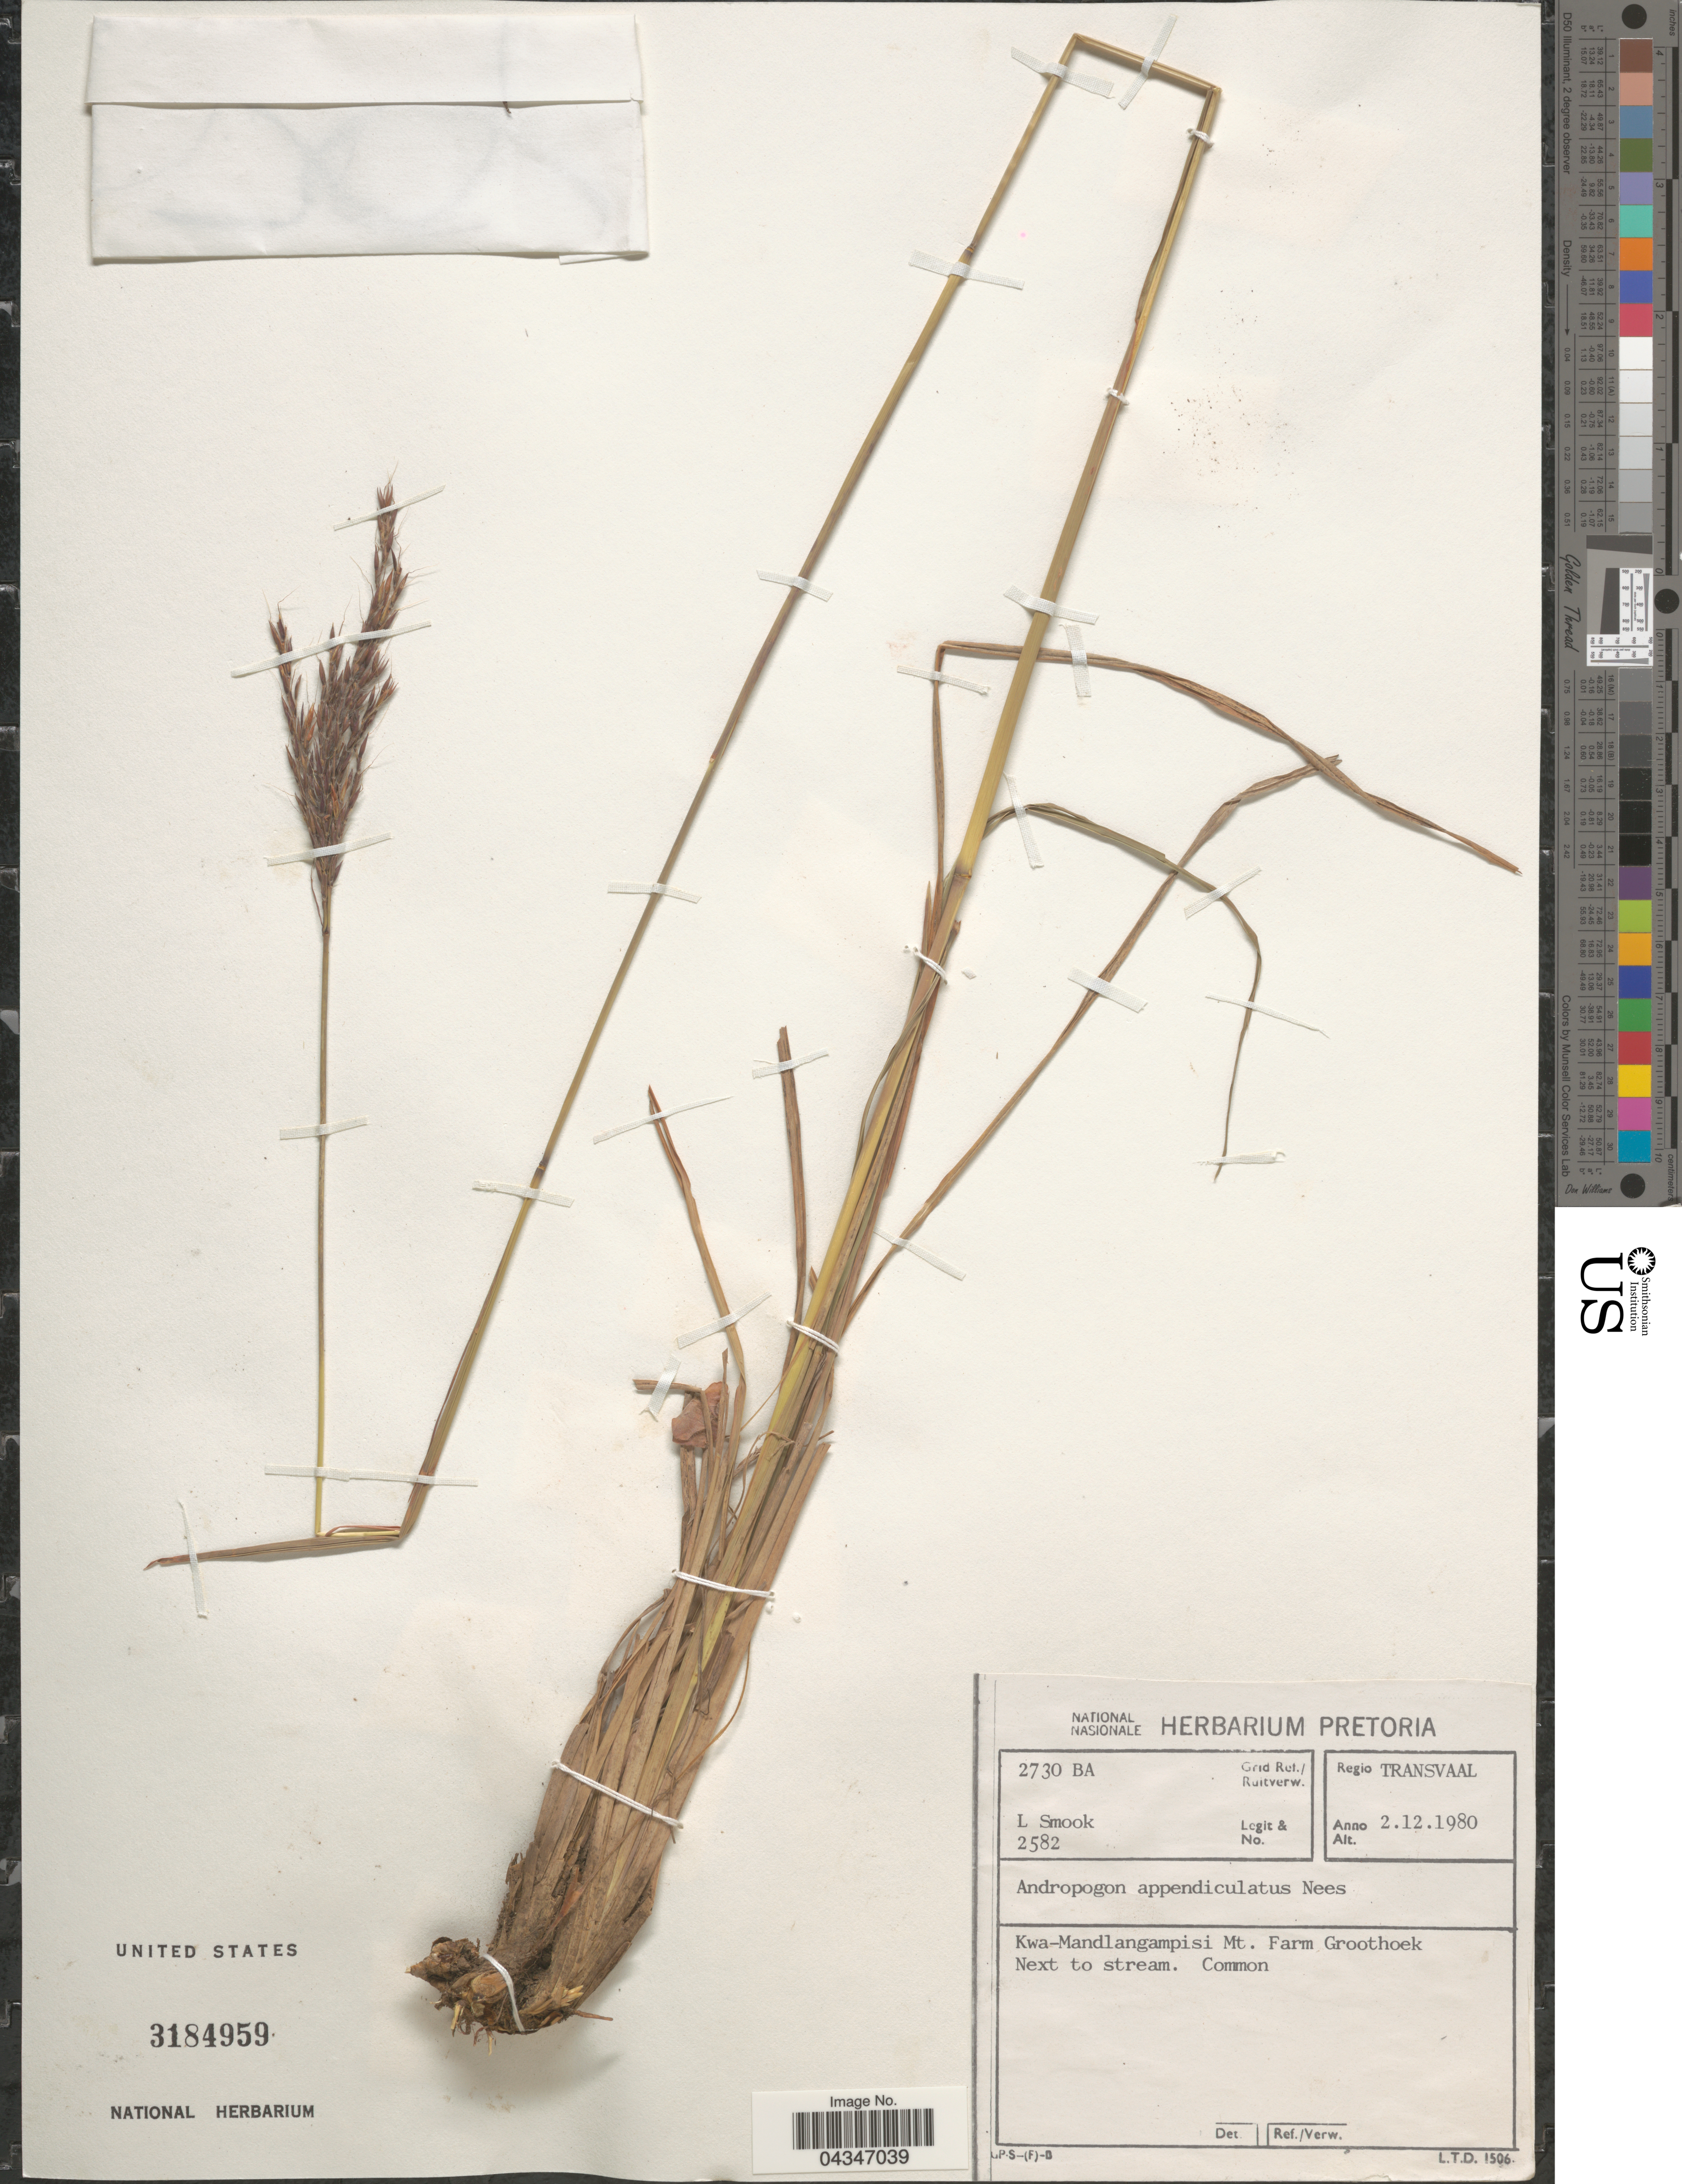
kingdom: Plantae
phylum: Tracheophyta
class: Liliopsida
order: Poales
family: Poaceae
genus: Andropogon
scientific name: Andropogon appendiculatus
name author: Nees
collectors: L. Smook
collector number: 2582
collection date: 1980-12-02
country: South Africa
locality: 2730 BA Grid Ref./Ruitverw. Regio Transvaal. Kwa-Mandlangampisi Mt. Farm Groothoek. Next to stream.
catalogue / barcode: US 3184959